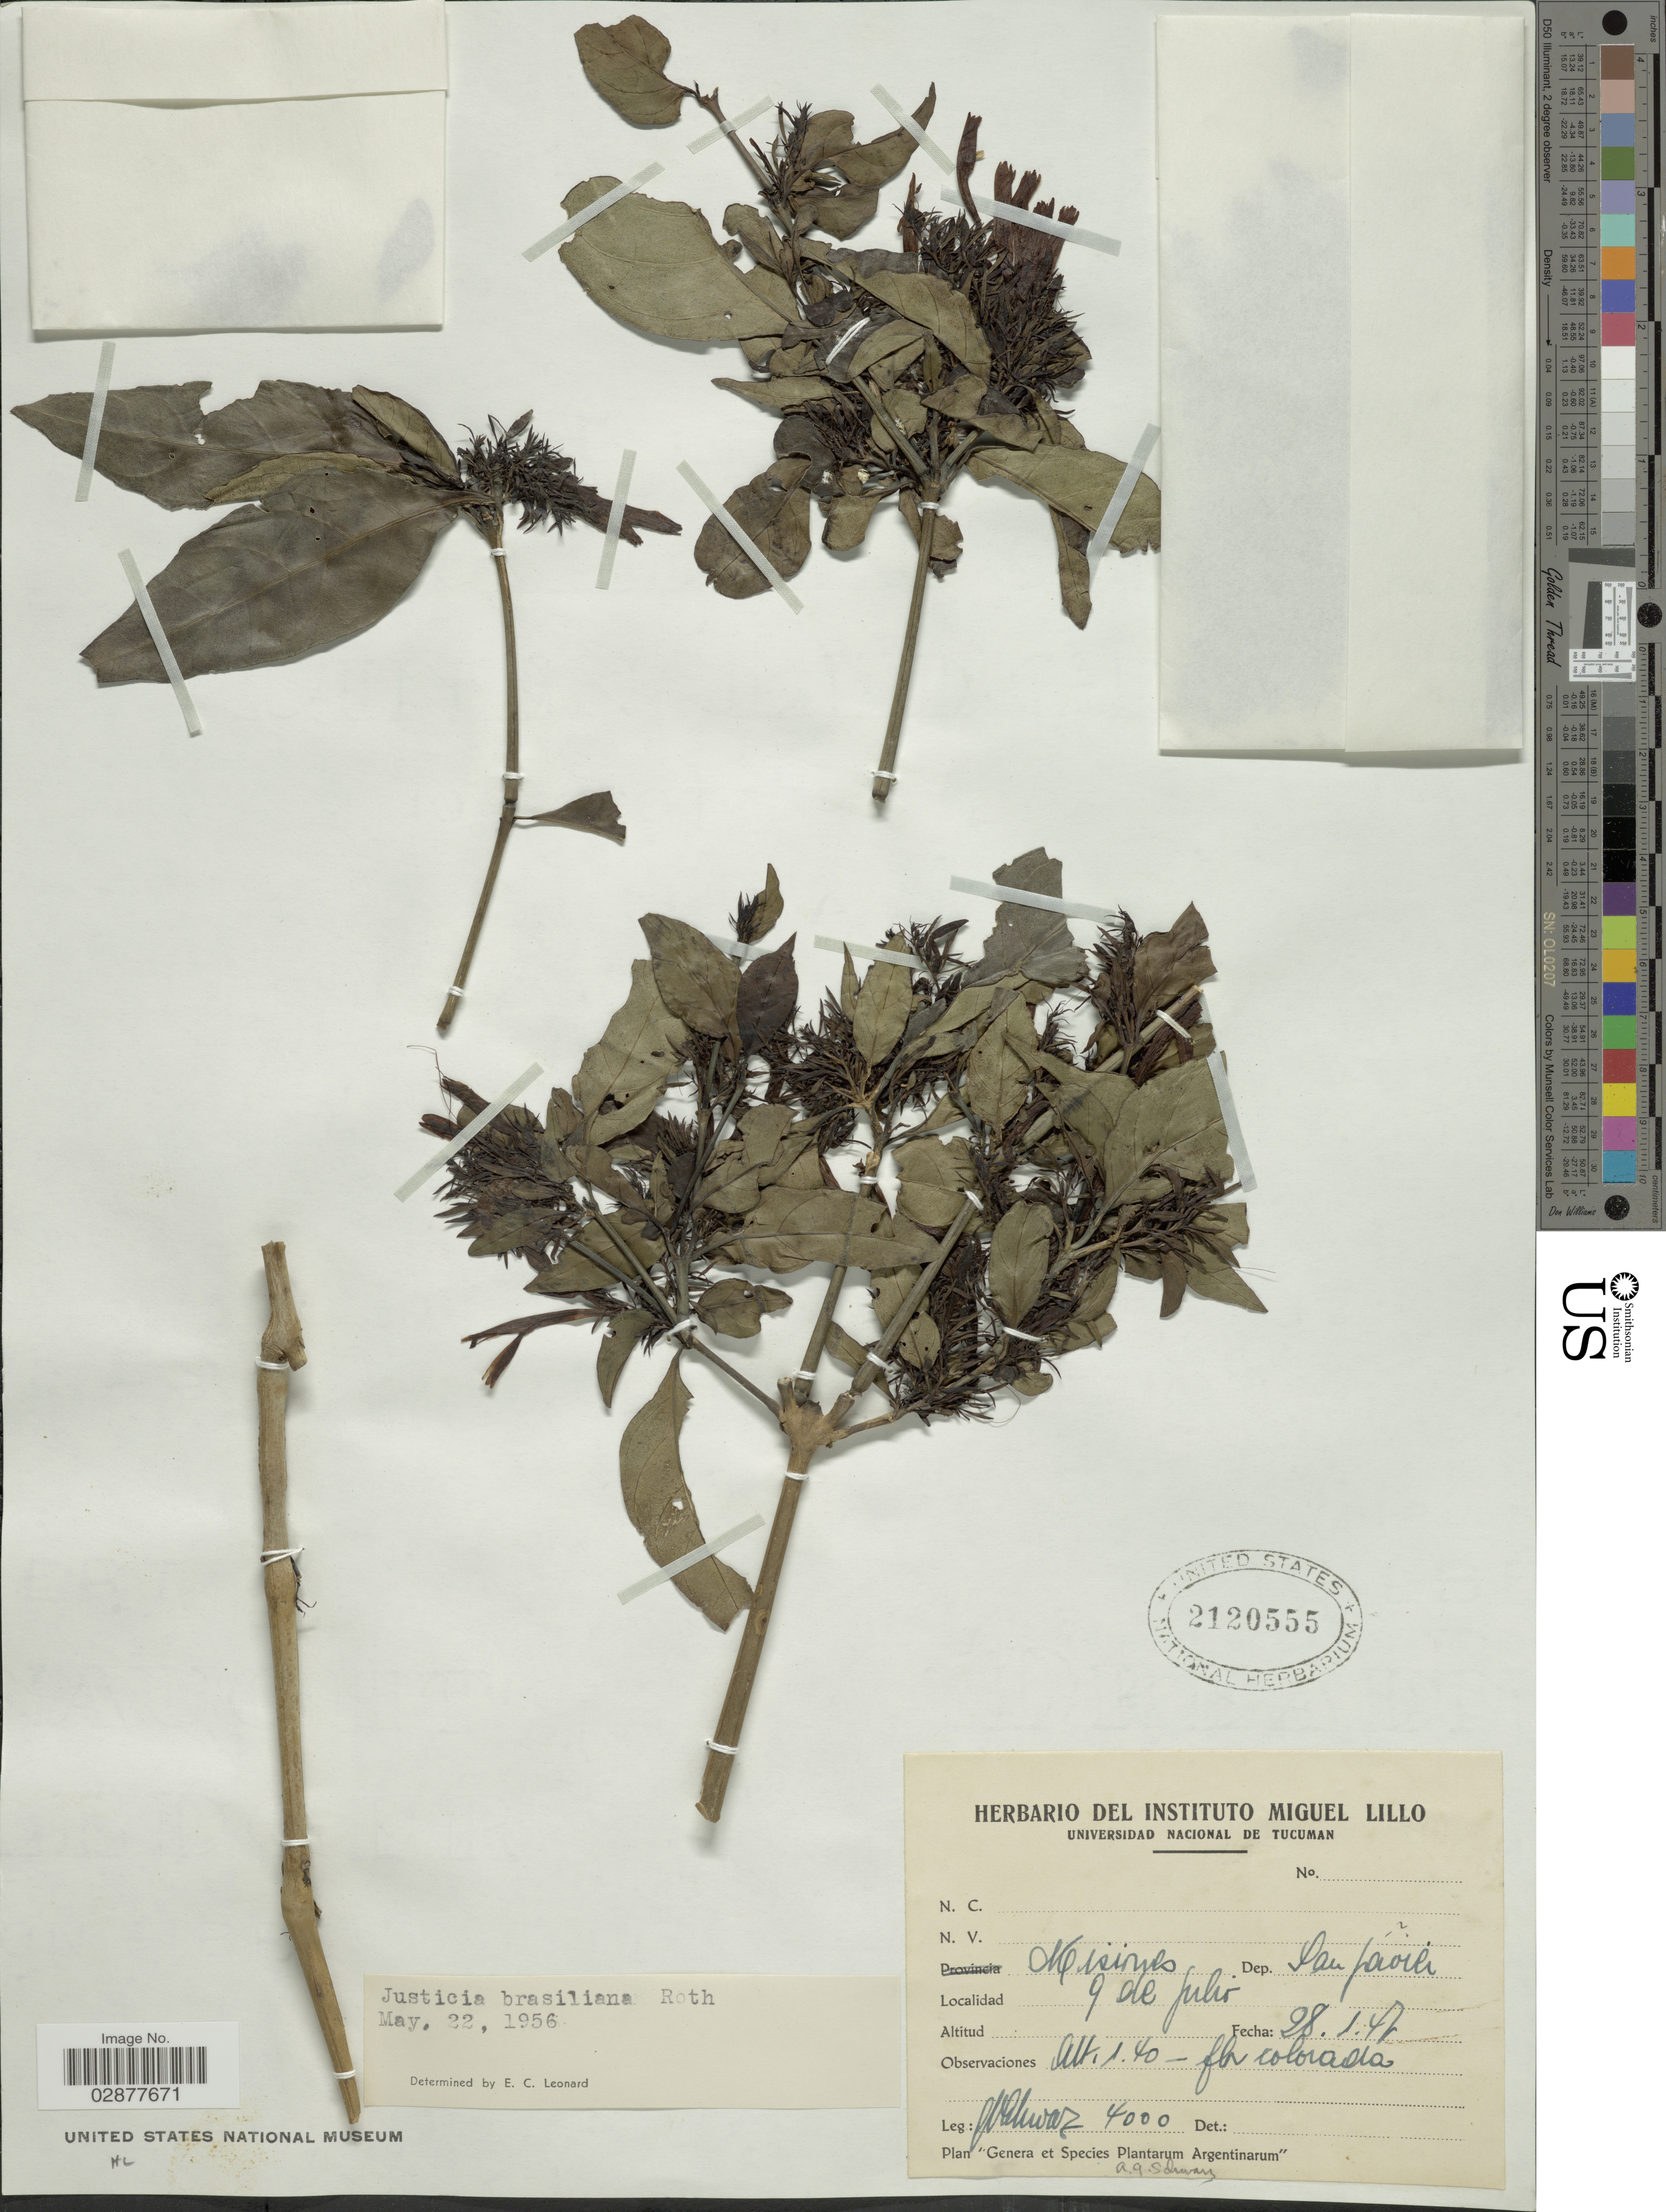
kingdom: Plantae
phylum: Tracheophyta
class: Magnoliopsida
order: Lamiales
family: Acanthaceae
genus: Justicia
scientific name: Justicia brasiliana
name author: Roth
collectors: A. Schwarz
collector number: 4000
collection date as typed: Transcribed d/m/y: 28/1/47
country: Argentina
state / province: Misiones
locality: Dep. San Javier, 9 de julio.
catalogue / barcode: US 2120555